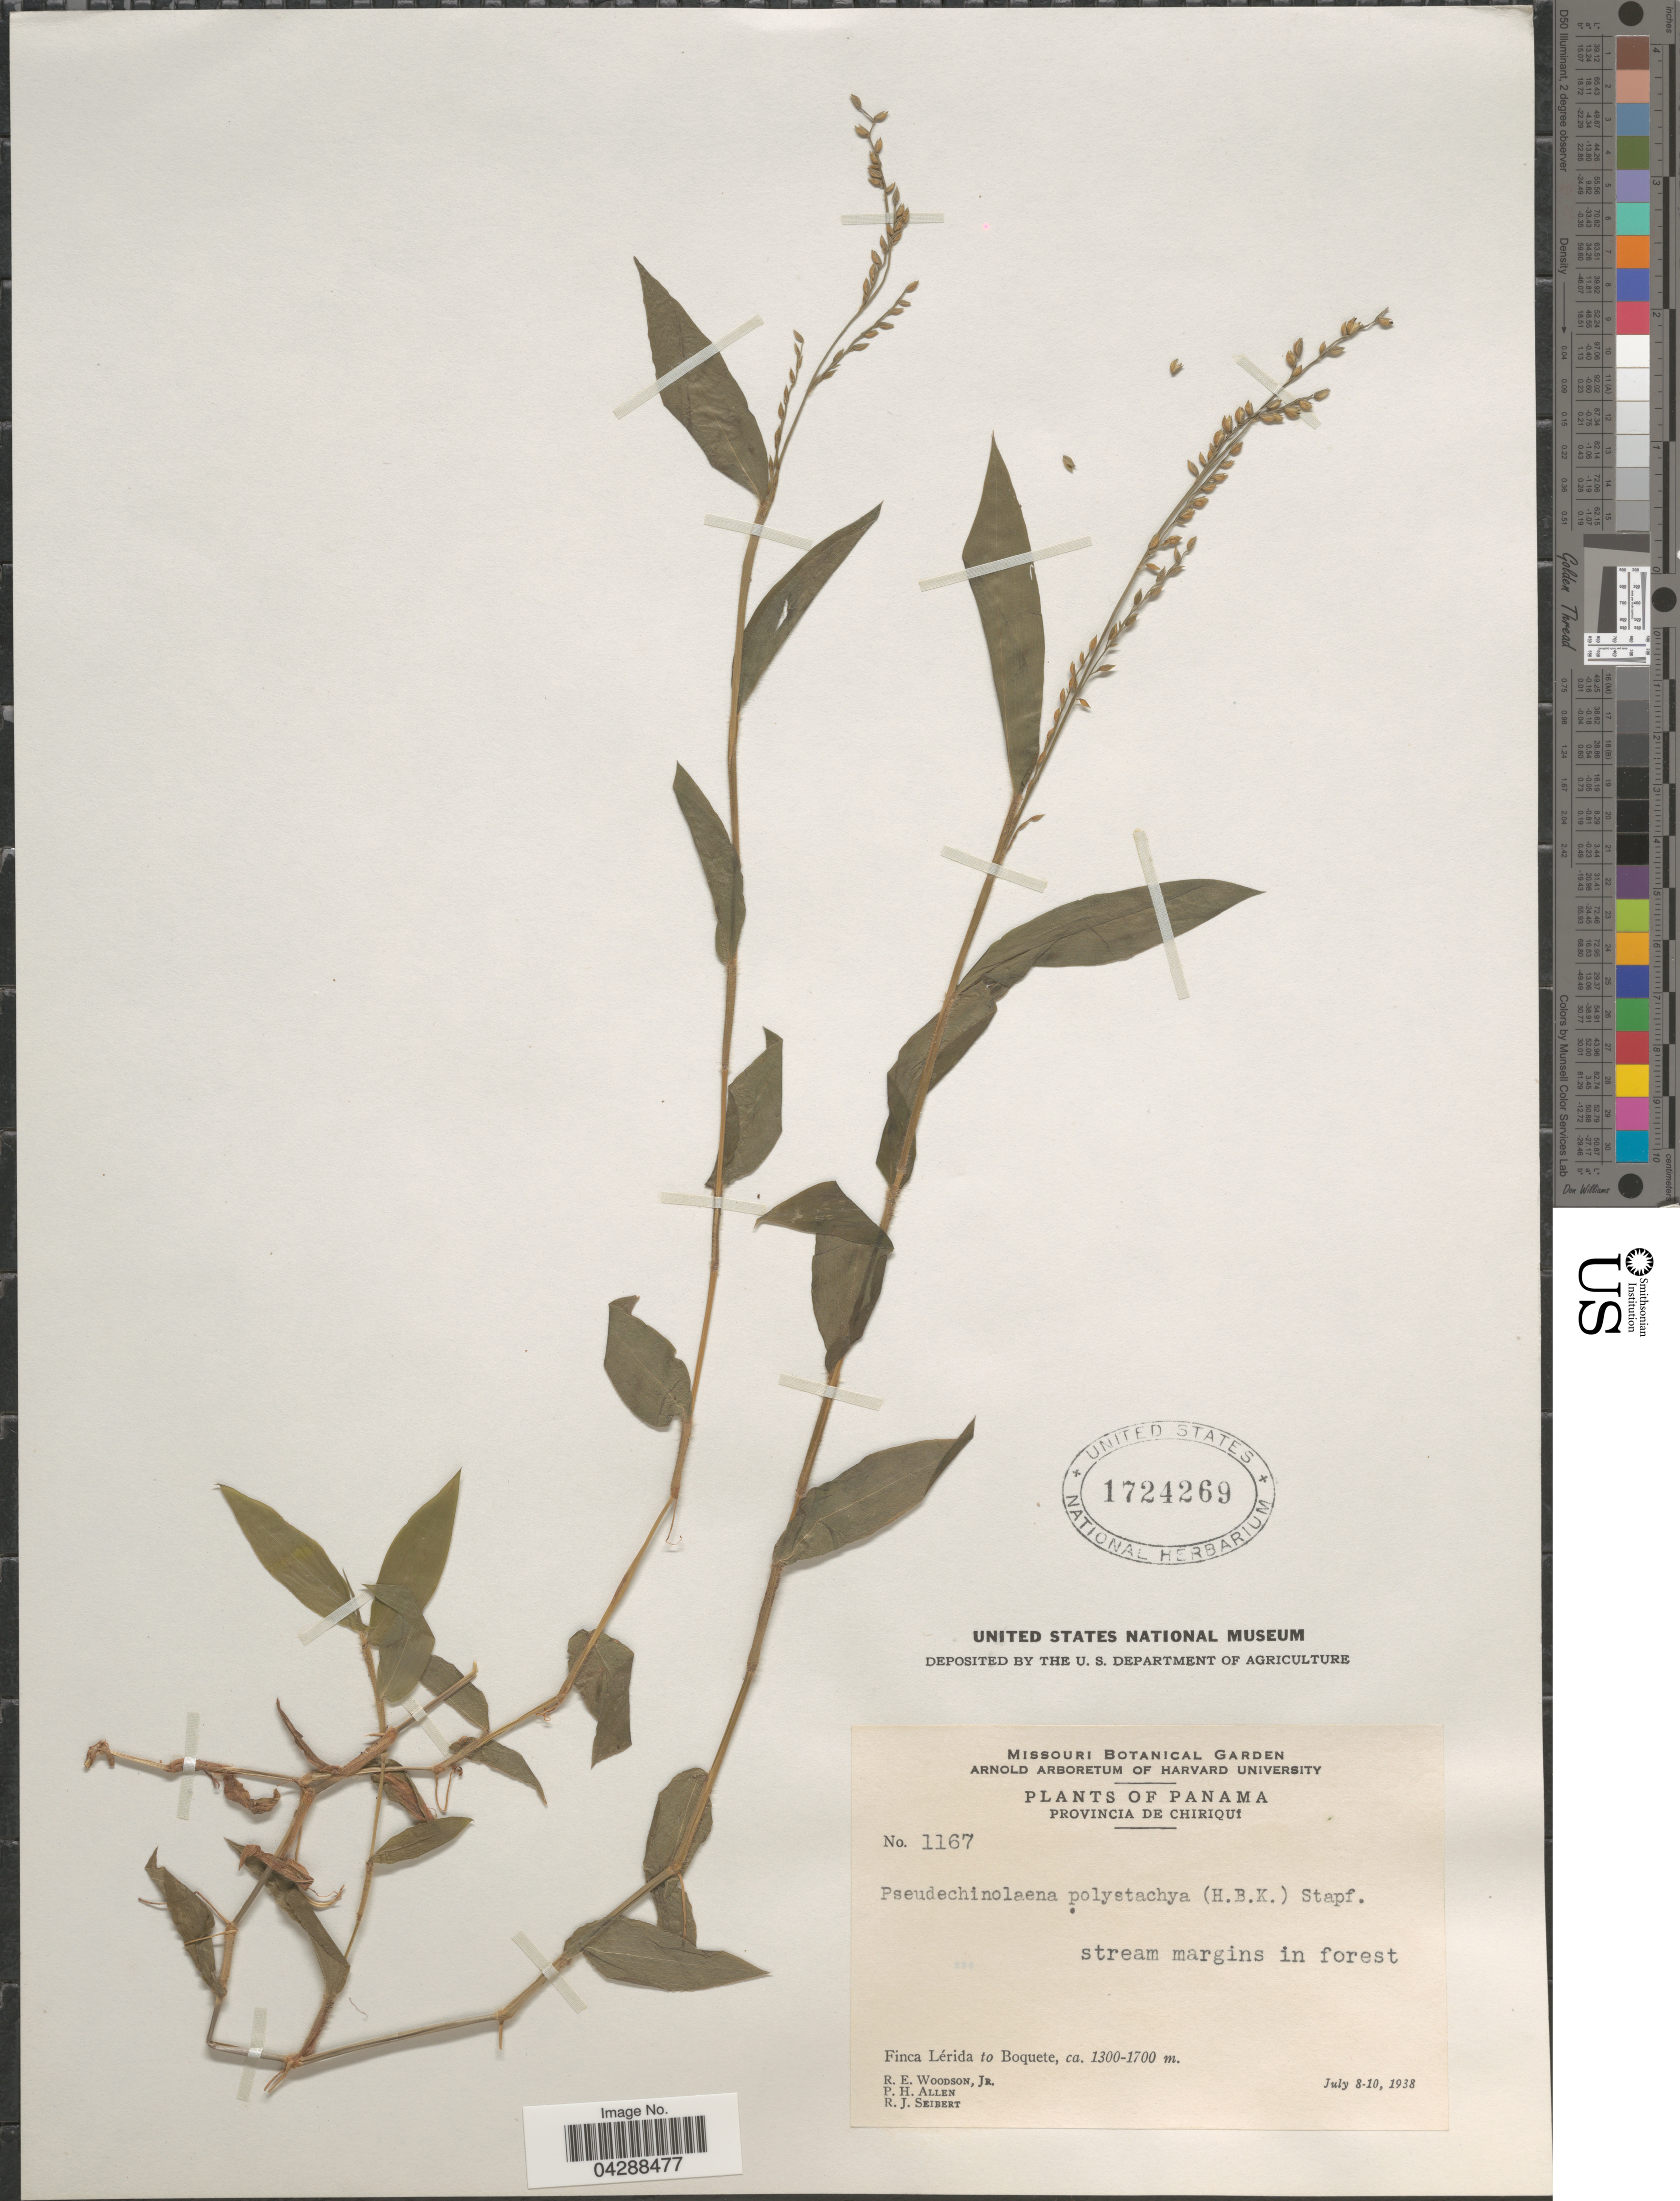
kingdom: Plantae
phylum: Tracheophyta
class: Liliopsida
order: Poales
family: Poaceae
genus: Pseudechinolaena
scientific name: Pseudechinolaena polystachya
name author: (Kunth) Stapf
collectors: R. E. Woodson, P. H. Allen & R. J. Seibert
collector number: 1167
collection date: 1938-07-08/1938-07-10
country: Panama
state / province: Chiriqui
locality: Stream margins in forest. Finca Lérida to Boquete.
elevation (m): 1300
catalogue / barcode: US 1724269